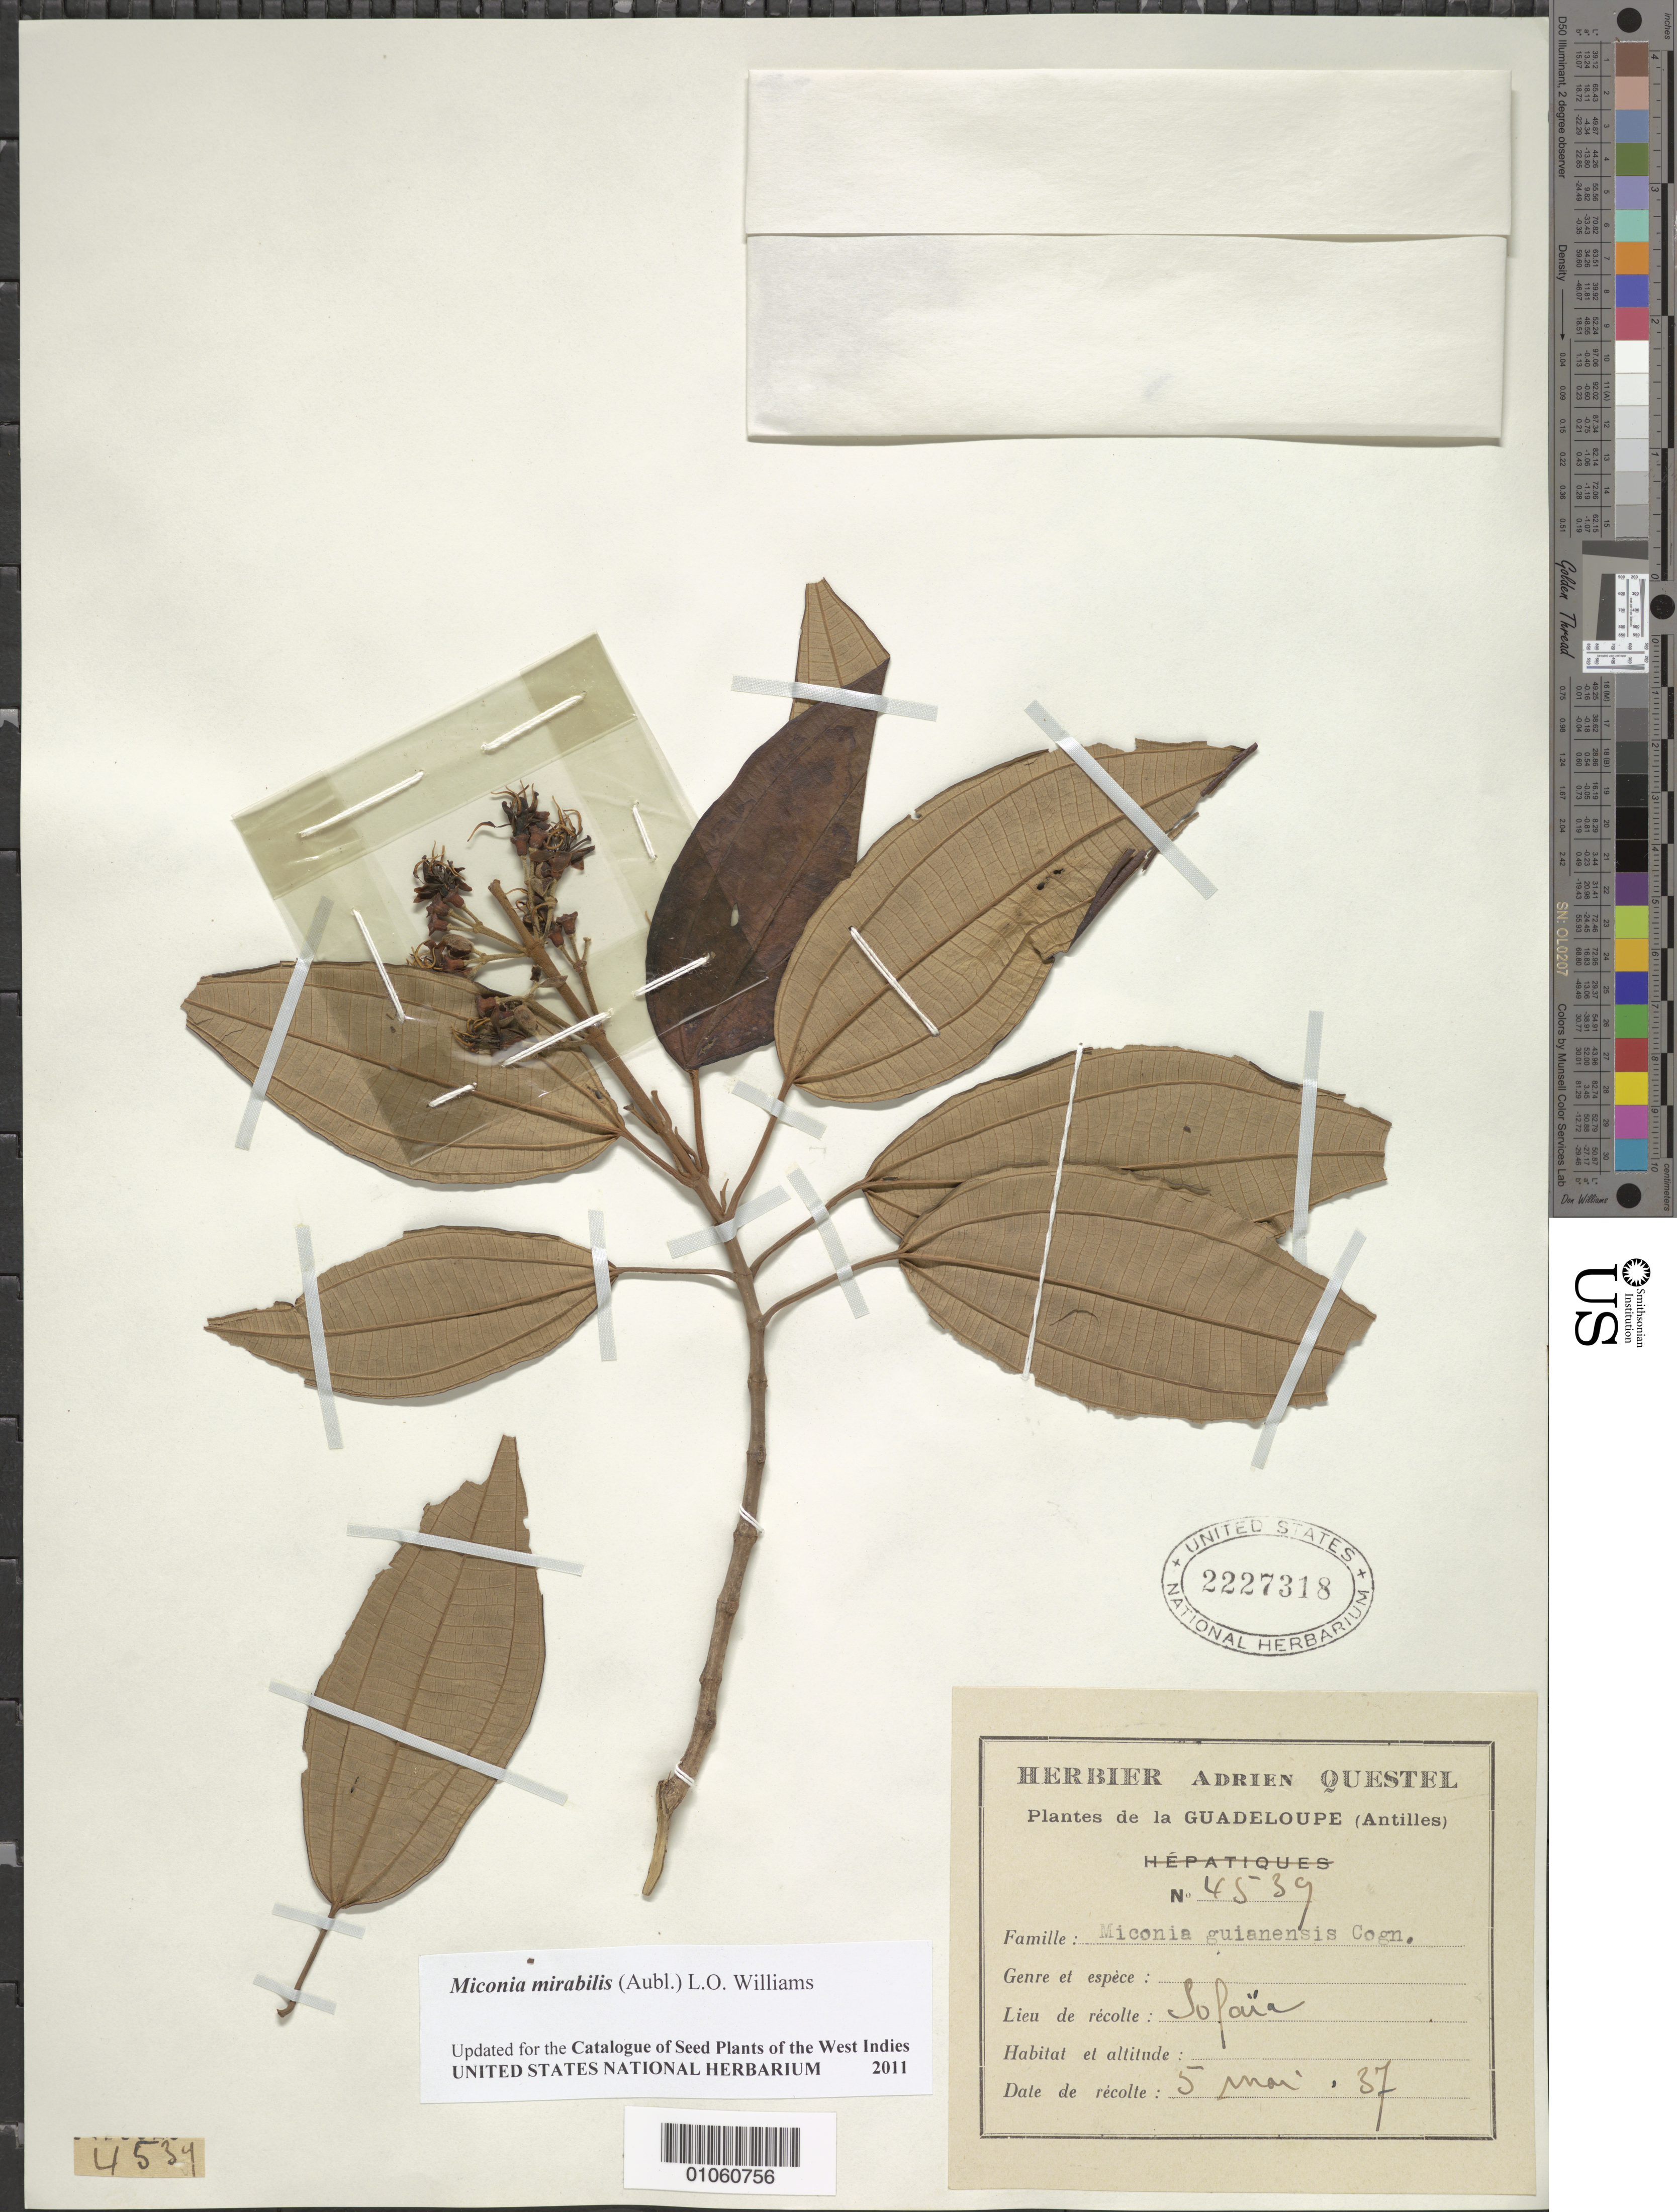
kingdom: Plantae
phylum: Tracheophyta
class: Magnoliopsida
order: Myrtales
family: Melastomataceae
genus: Miconia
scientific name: Miconia mirabilis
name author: (Aubl.) L.O. Williams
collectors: A. Questel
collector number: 4539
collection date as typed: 04 May 1937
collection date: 1937-05-04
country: Guadeloupe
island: Basse Terre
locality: Sofaïa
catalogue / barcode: US 2227318